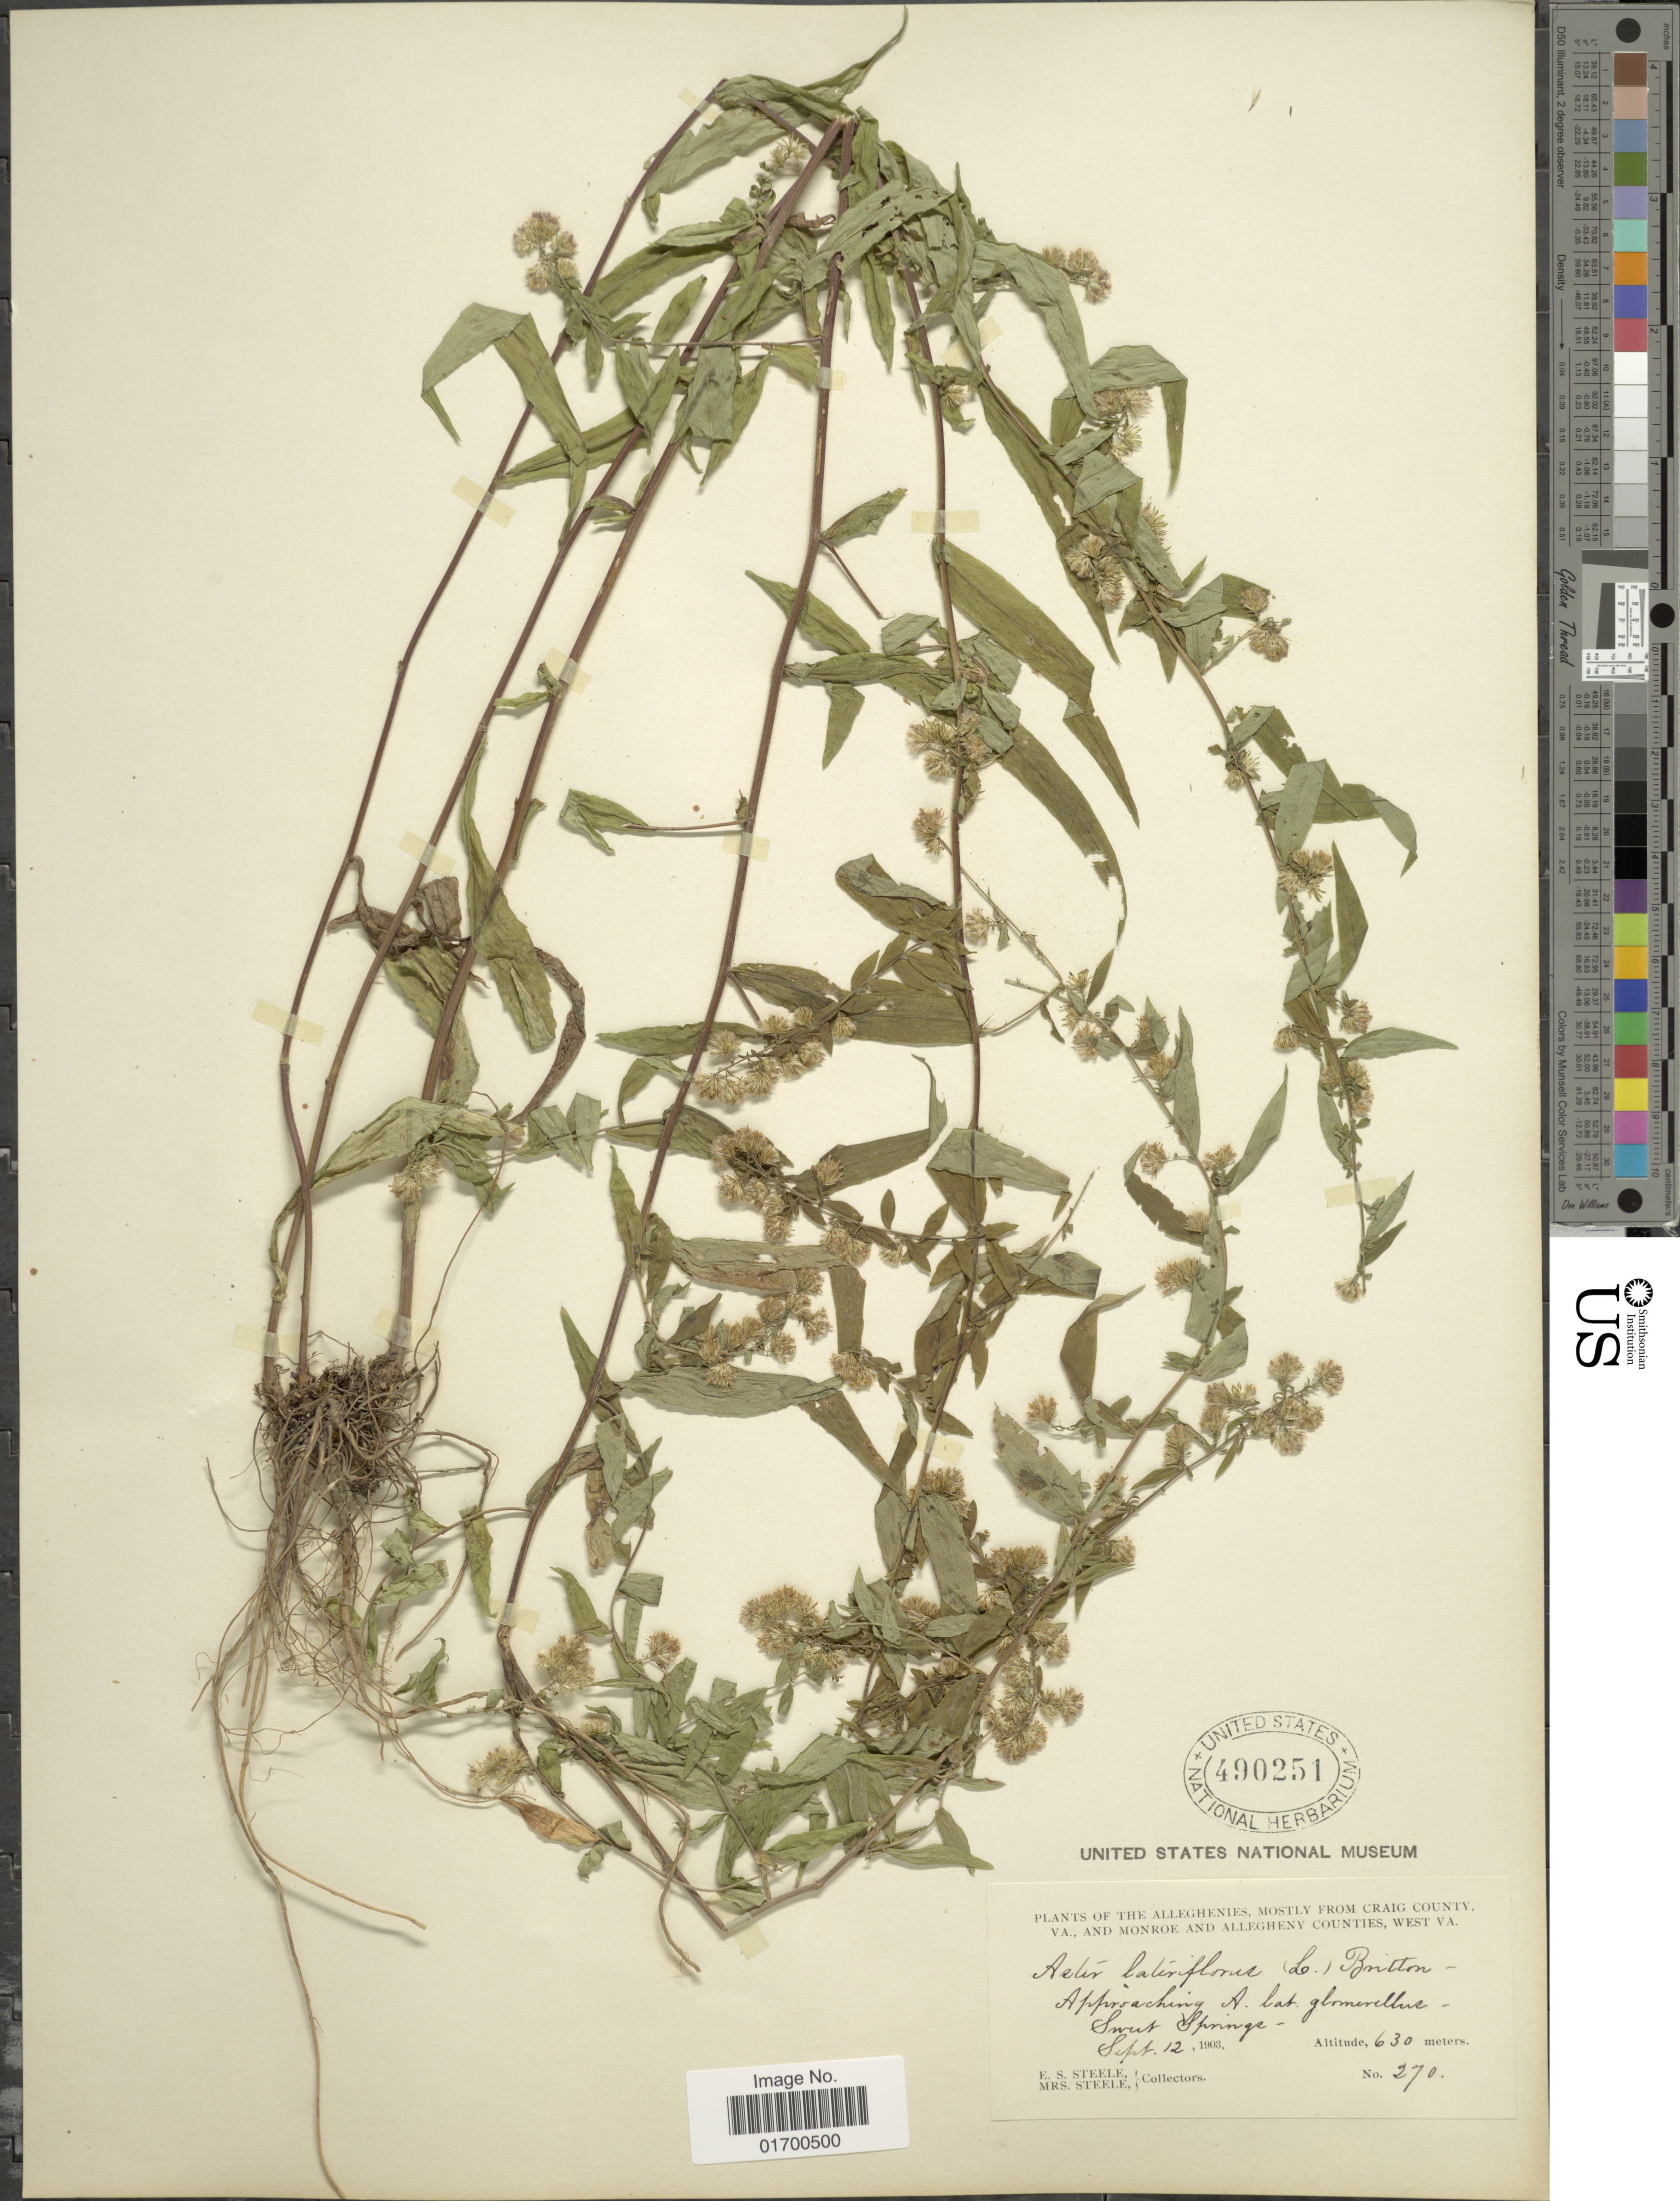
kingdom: Plantae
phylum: Tracheophyta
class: Magnoliopsida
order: Asterales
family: Asteraceae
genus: Symphyotrichum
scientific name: Symphyotrichum lateriflorum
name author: (L.) Á. Löve & D. Löve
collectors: E. Steele & Mrs. E. S. Steele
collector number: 270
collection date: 1903-09-12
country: United States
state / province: West Virginia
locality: The Alleghenies, Mostly from Craig County, Va., and Monroe and Allegheny Counties, West Va.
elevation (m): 630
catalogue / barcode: US 490251